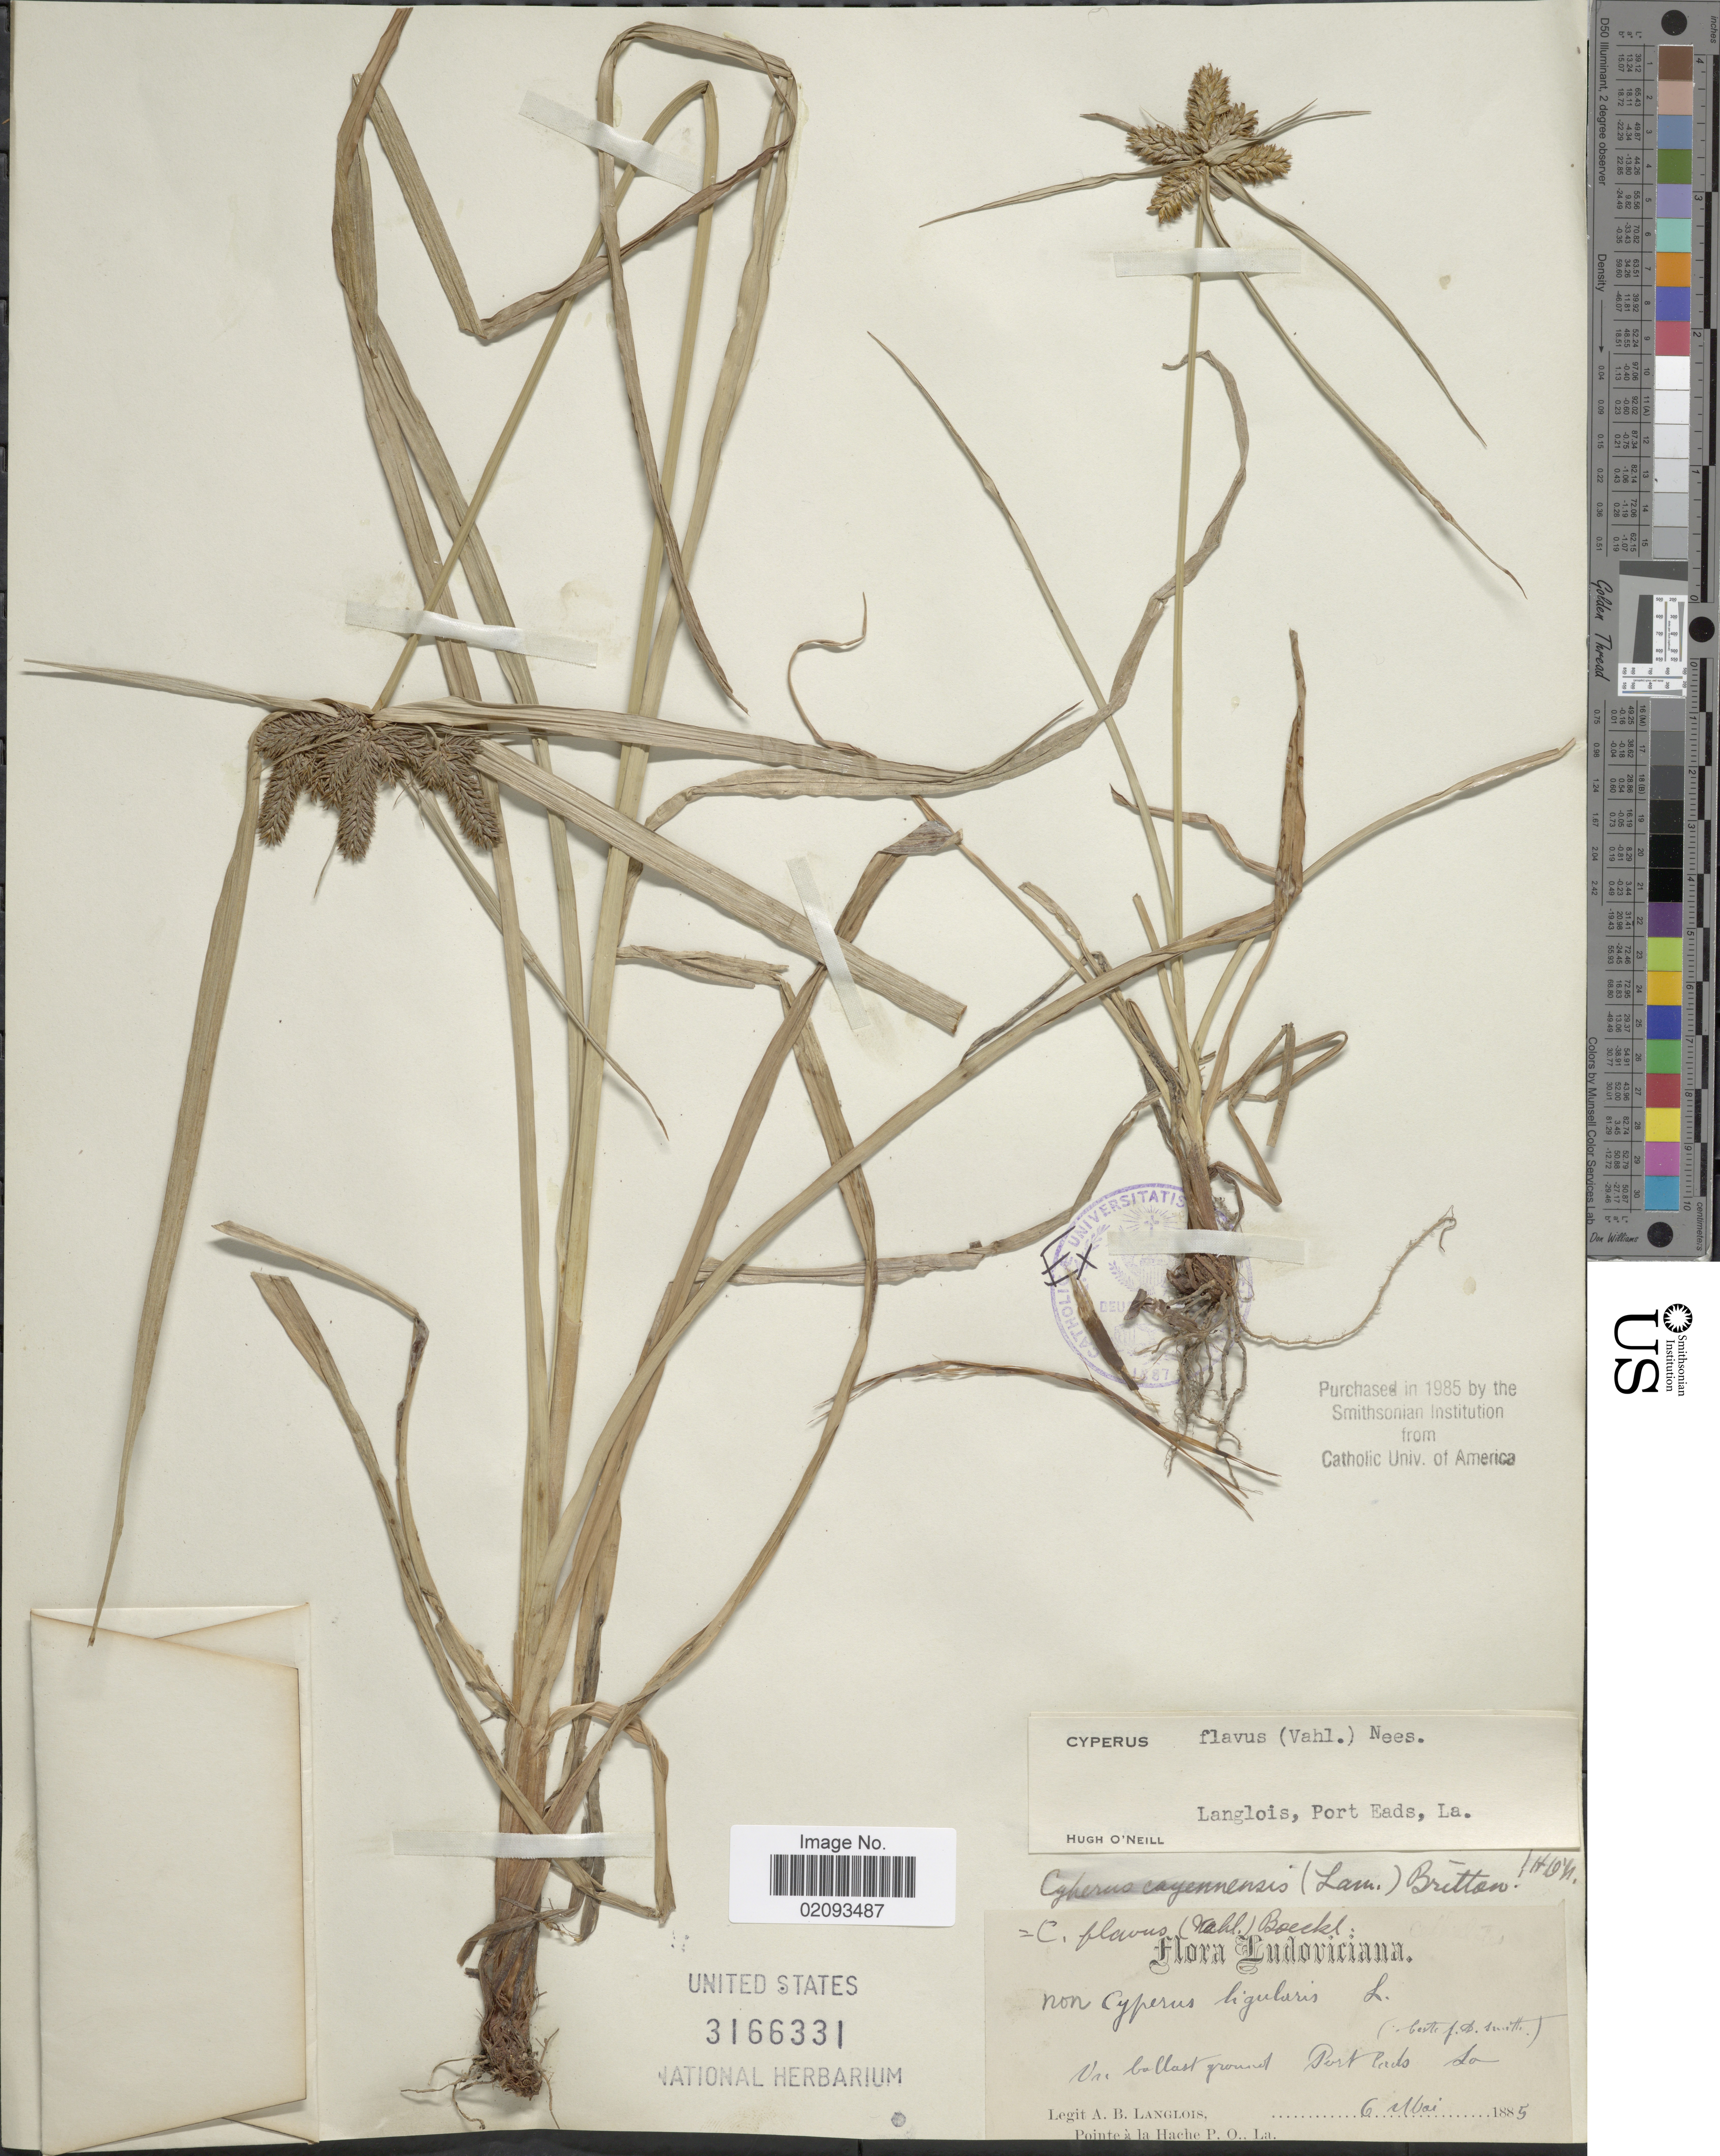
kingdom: Plantae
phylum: Tracheophyta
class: Liliopsida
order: Poales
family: Cyperaceae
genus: Cyperus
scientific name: Cyperus aggregatus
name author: (Willd.) Endl.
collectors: A. Langlois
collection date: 1885-05-06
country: United States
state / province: Louisiana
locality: Port Eads,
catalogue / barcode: US 3166331